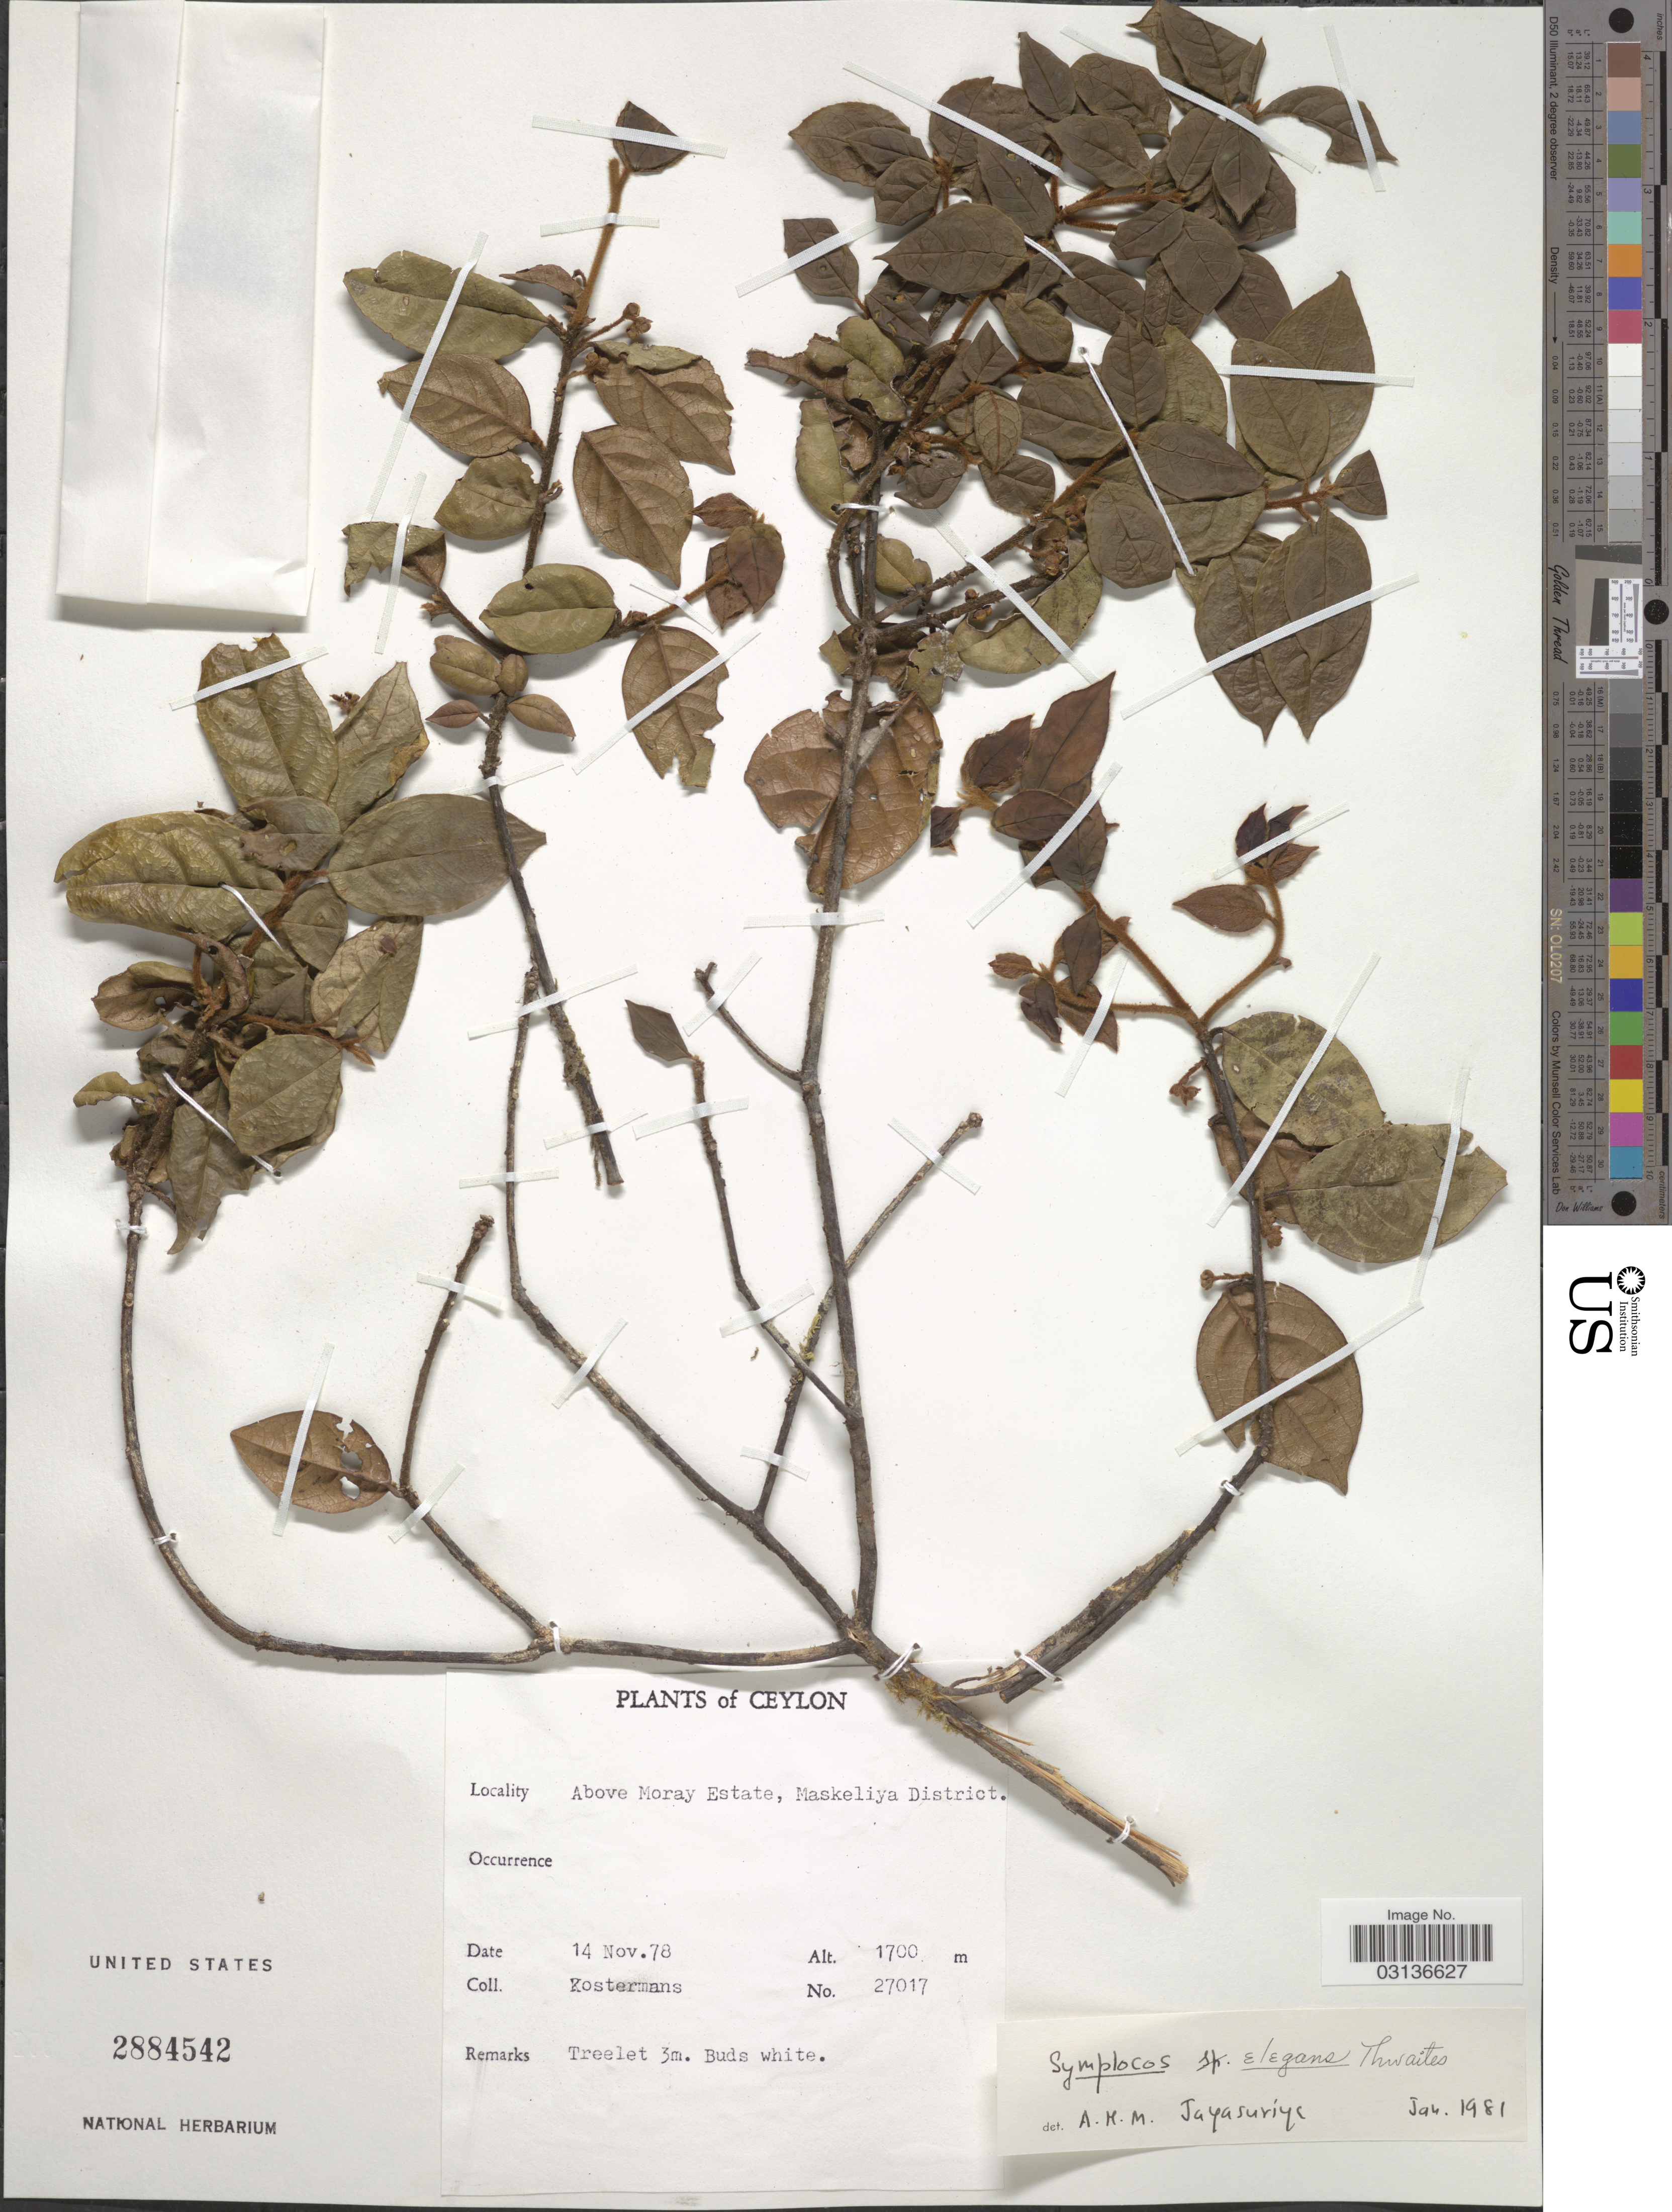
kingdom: Plantae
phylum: Tracheophyta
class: Magnoliopsida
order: Ericales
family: Symplocaceae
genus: Symplocos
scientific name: Symplocos elegans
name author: Thwaites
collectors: Kostermans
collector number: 27017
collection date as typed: Transcribed d/m/y: 14/11/78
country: Sri Lanka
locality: Ceylon. Above Moray Estate, Maskeliya District.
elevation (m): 1700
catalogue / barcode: US 2884542